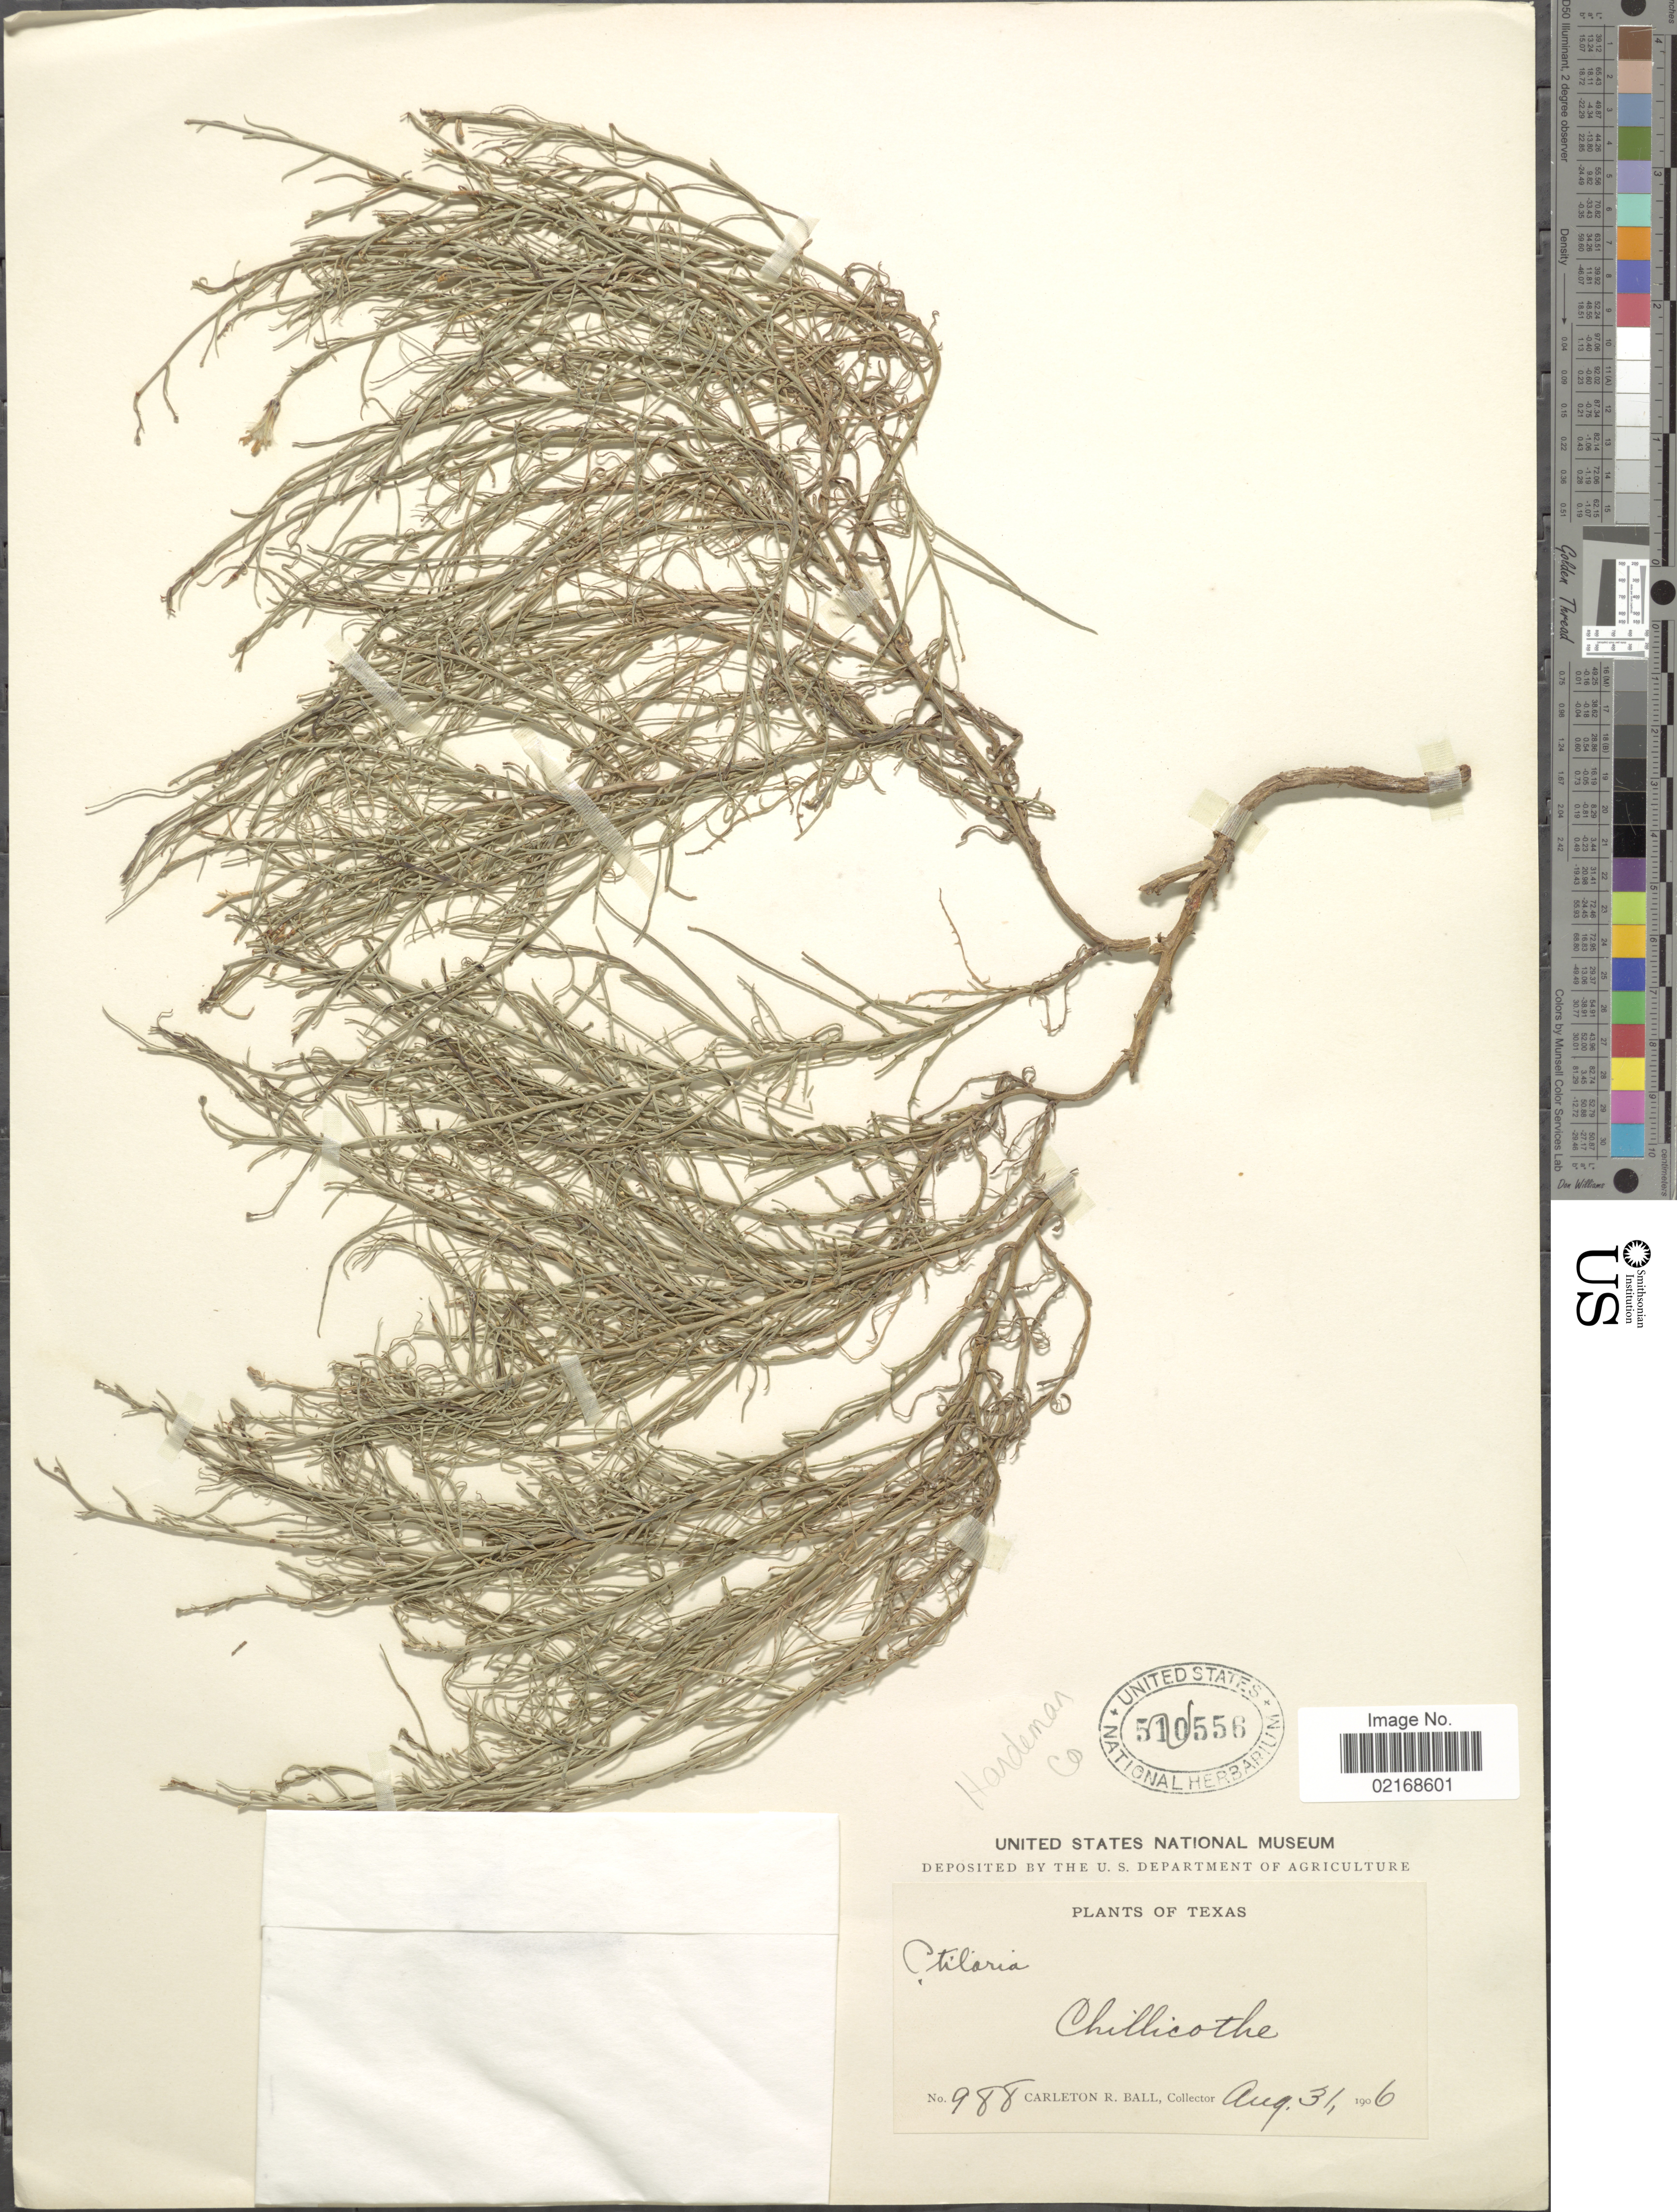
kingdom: Plantae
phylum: Tracheophyta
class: Magnoliopsida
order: Asterales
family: Asteraceae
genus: Stephanomeria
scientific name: Stephanomeria sp.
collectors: C. R. Ball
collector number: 988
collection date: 1906-08-31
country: United States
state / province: Texas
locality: Chillocothe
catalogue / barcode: US 510556